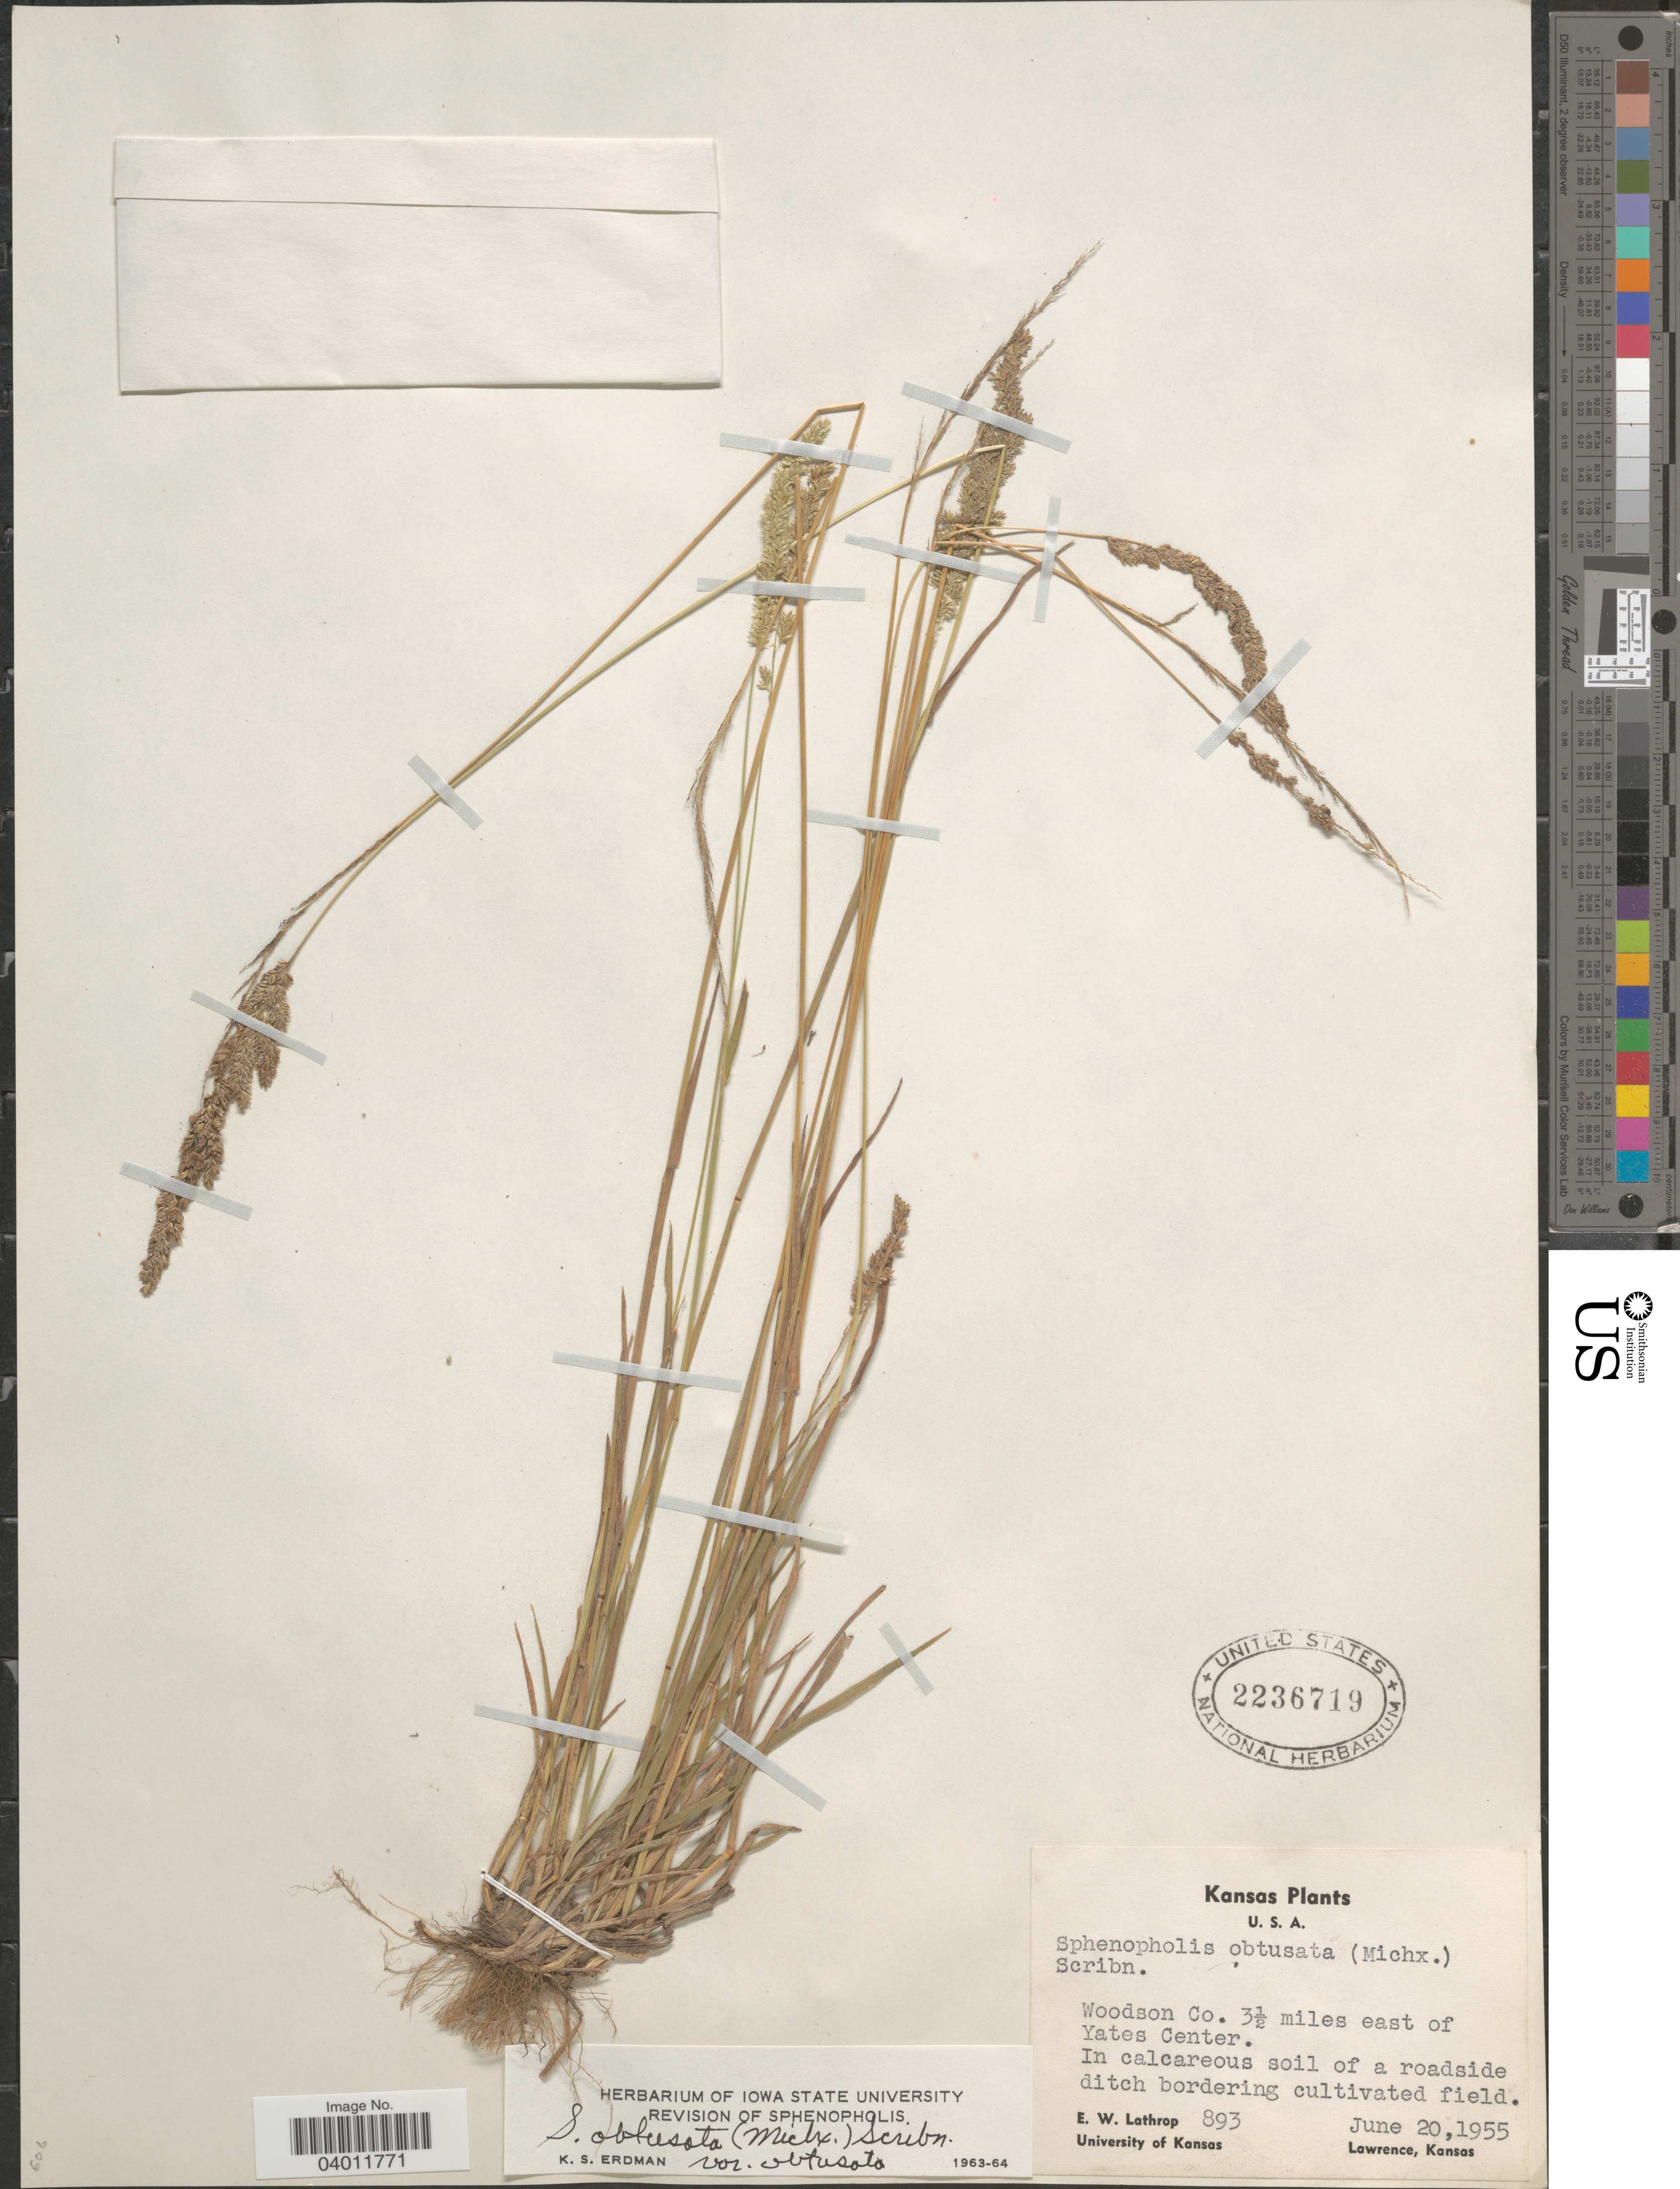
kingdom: Plantae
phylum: Tracheophyta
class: Liliopsida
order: Poales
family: Poaceae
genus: Sphenopholis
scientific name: Sphenopholis obtusata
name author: (Michx.) Scribn.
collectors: E. W. Lathrop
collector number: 893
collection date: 1955-06-20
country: United States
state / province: Kansas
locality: Woodson Co. 3½ miles east of Yates Center. In calcareous soil of a roadside ditch bordering cultivated field.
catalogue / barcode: US 2236719